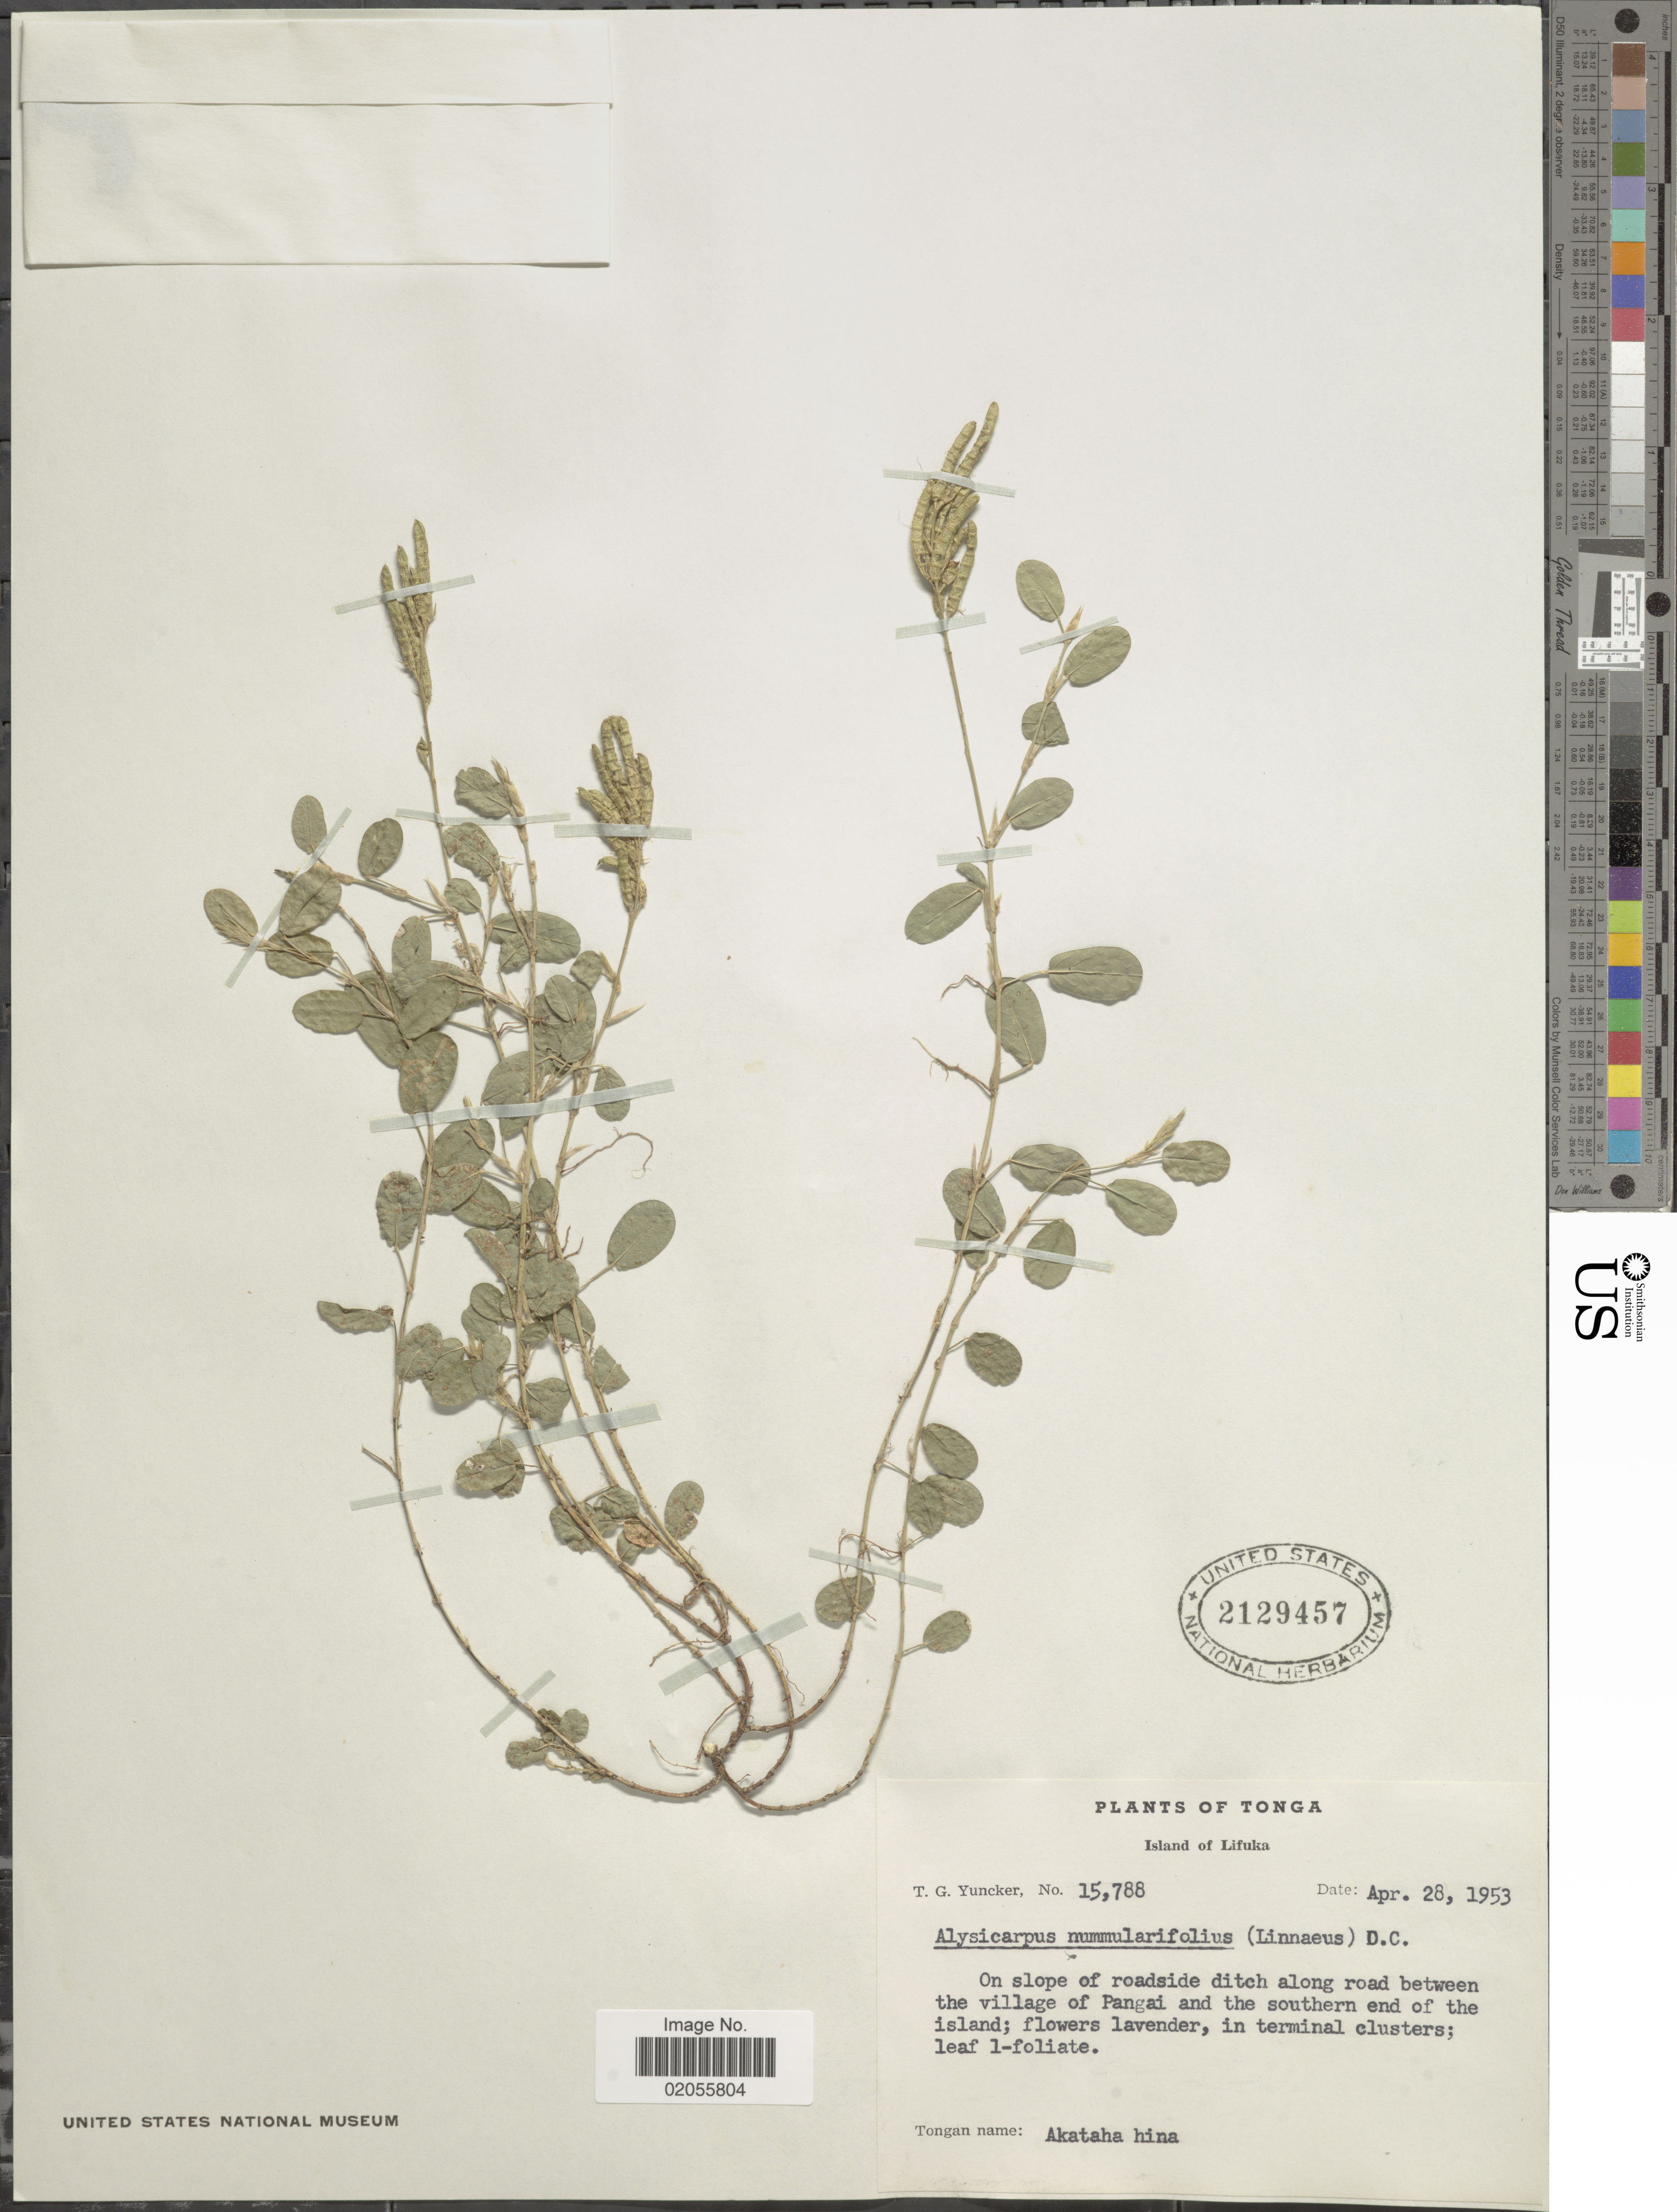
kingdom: Plantae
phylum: Tracheophyta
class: Magnoliopsida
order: Fabales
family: Fabaceae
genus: Alysicarpus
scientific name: Alysicarpus vaginalis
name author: (L.) DC.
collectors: T. G. Yuncker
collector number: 15788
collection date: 1953-04-28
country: Tonga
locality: Island of Lifuka. On slope of roadside ditch along road between the village of Pangai and the southern end of the island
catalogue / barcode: US 2129457